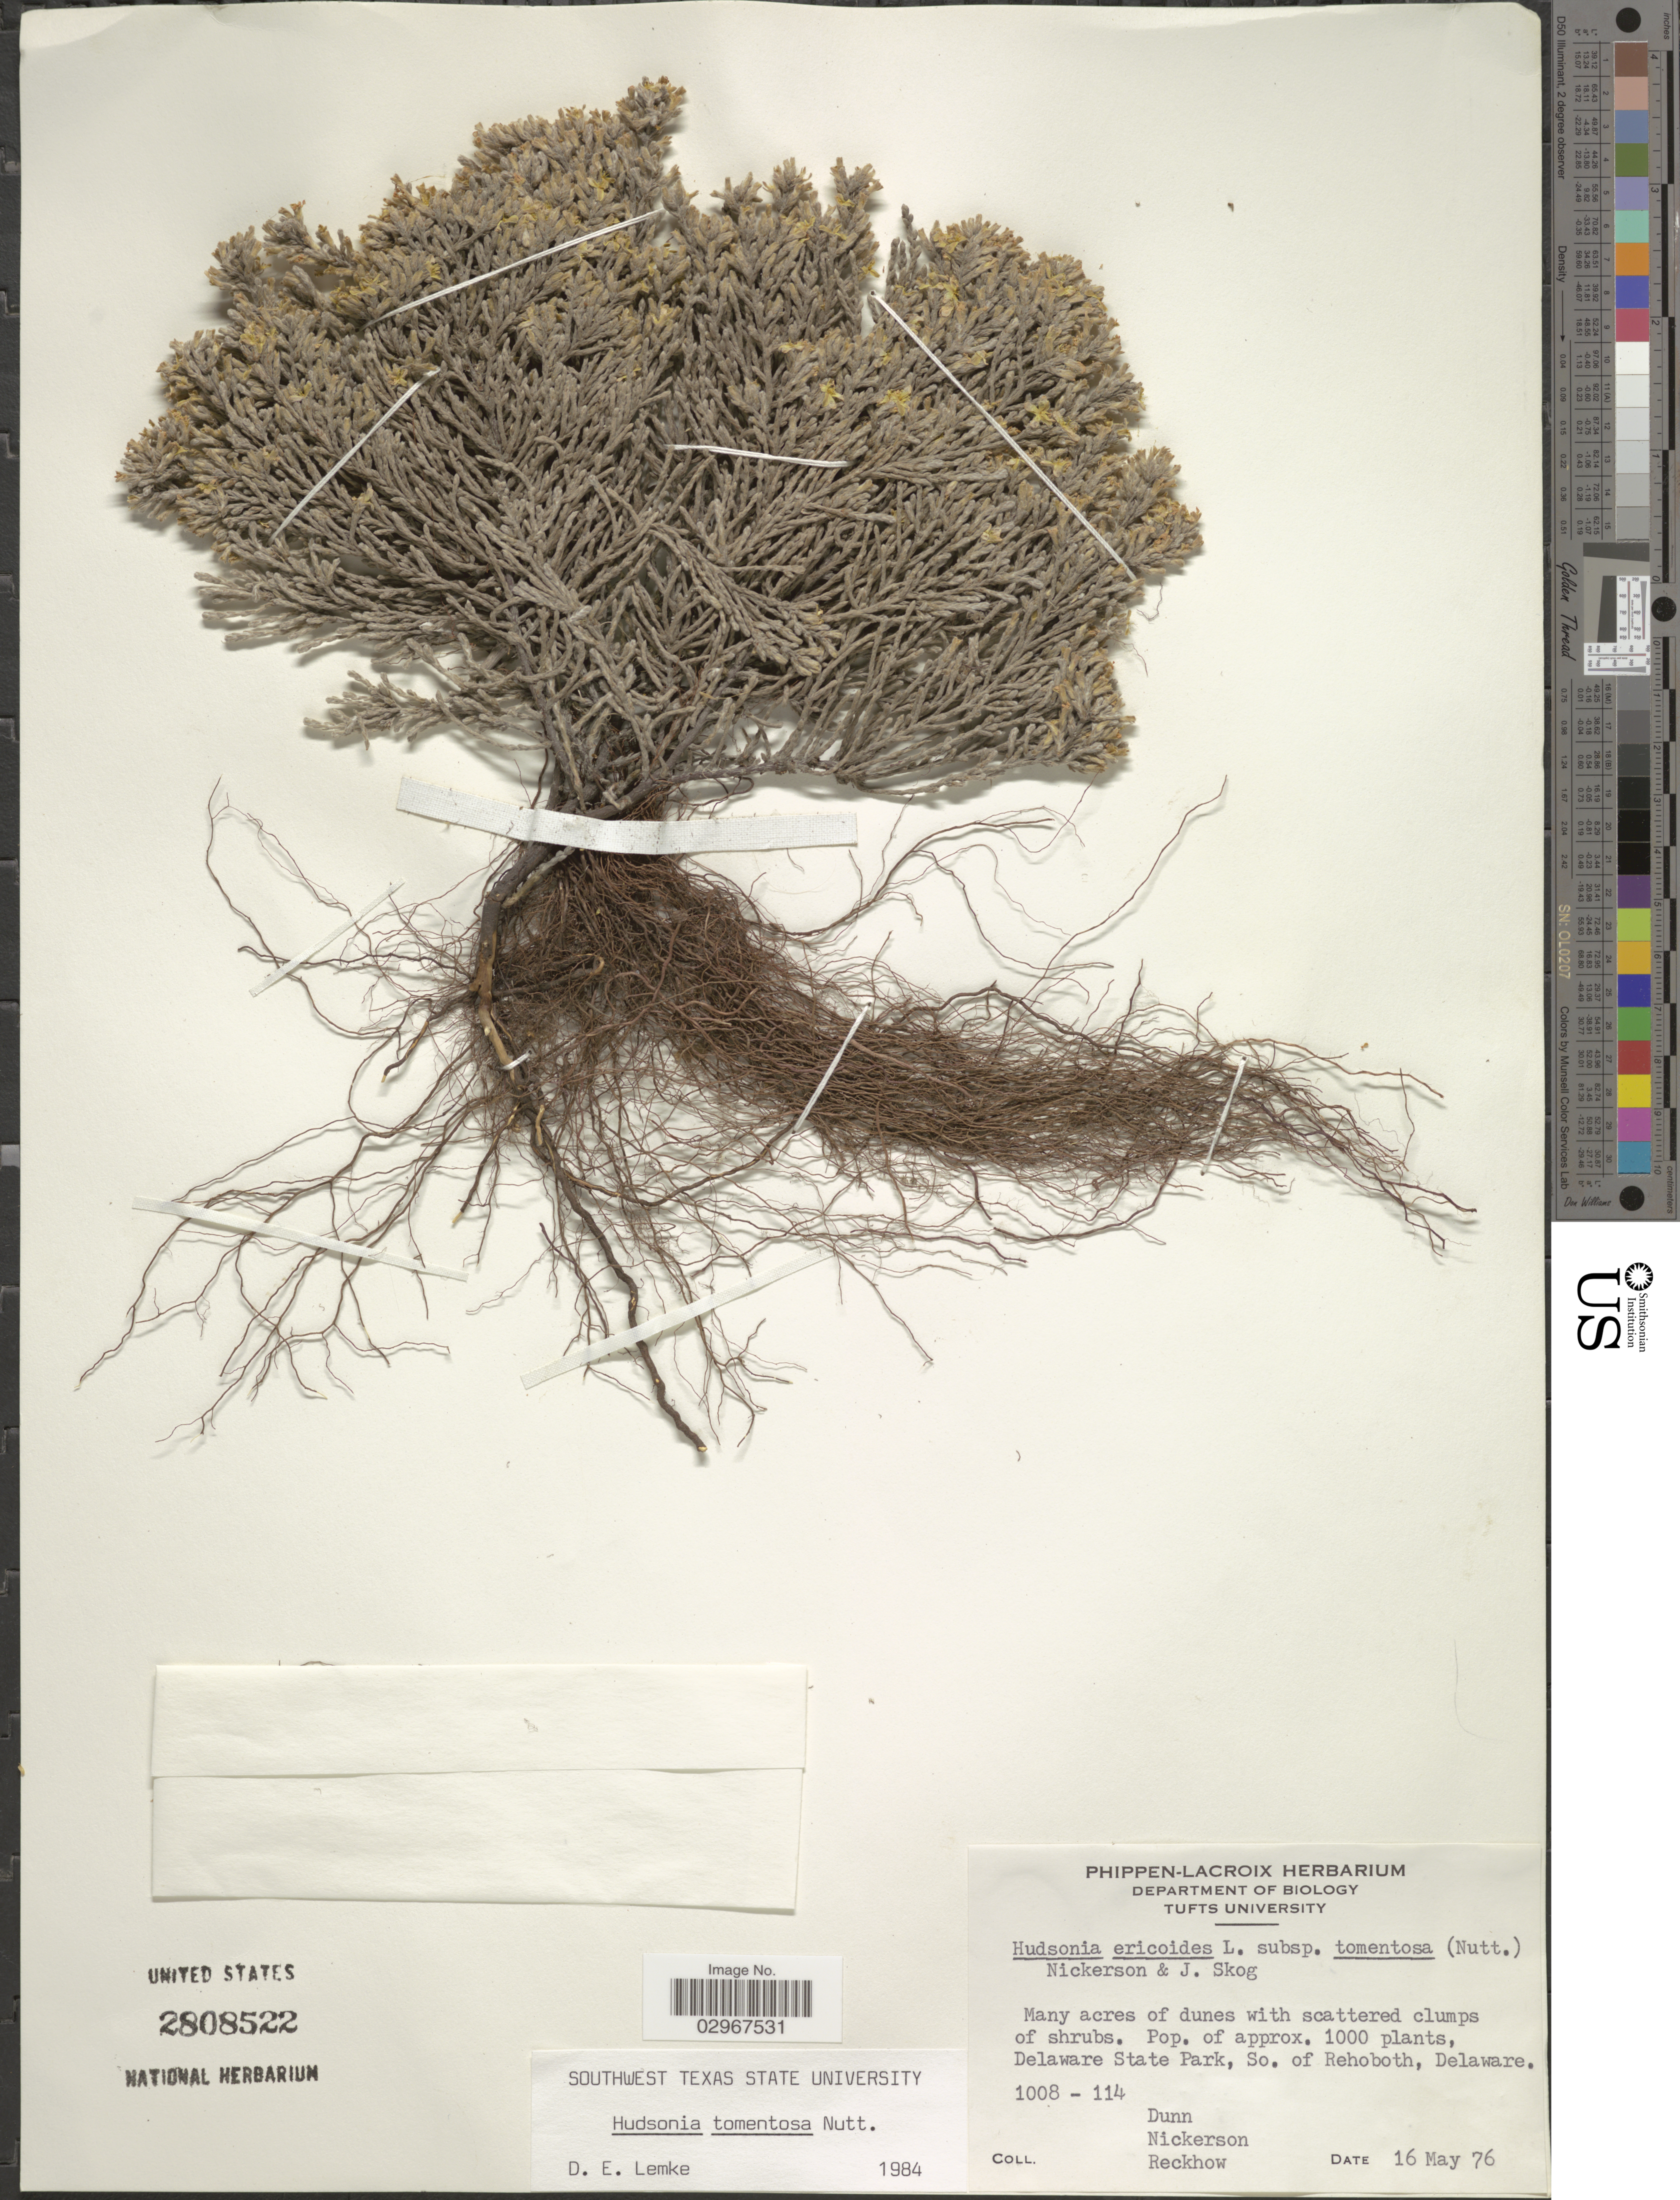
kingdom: Plantae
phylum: Tracheophyta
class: Magnoliopsida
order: Malvales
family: Cistaceae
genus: Hudsonia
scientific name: Hudsonia tomentosa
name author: Nutt.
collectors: -- Dunn, Nickerson, -- & Reckhow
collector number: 1008-114?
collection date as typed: Transcribed d/m/y: 16/5/76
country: United States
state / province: Delaware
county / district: Sussex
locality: Delaware State Park, So. of Rehoboth.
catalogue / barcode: US 2808522